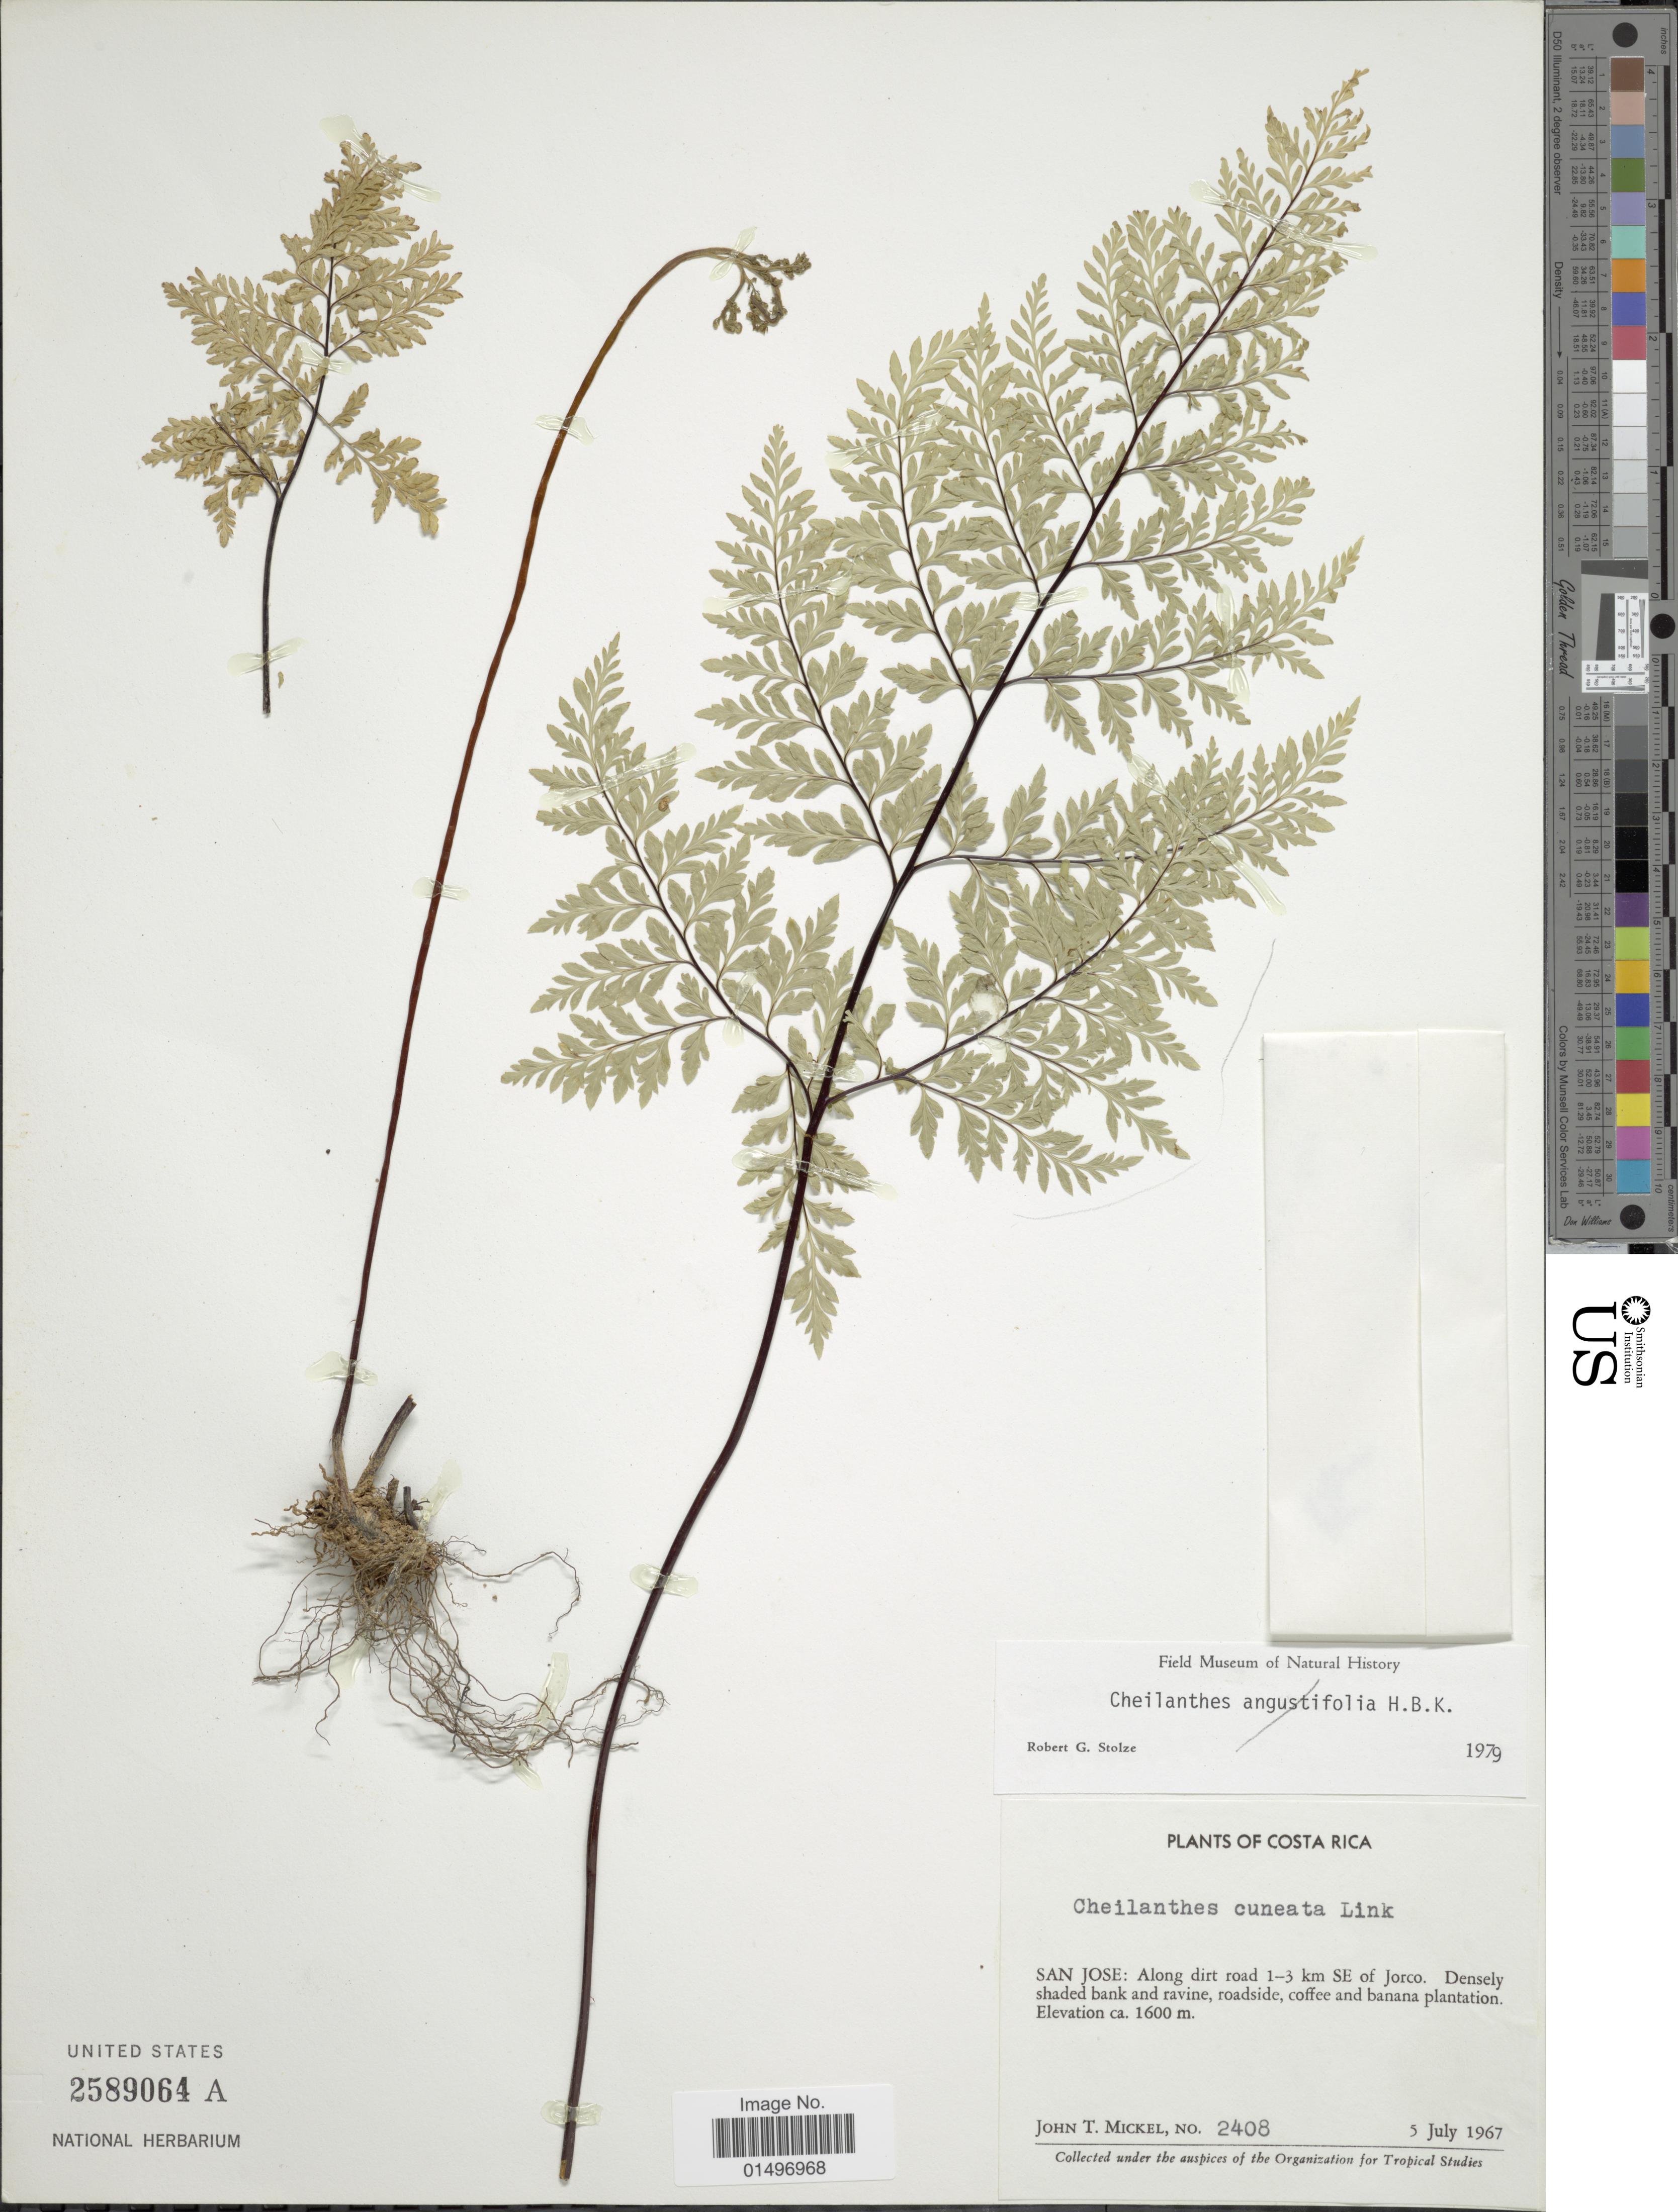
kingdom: Plantae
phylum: Tracheophyta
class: Polypodiopsida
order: Polypodiales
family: Pteridaceae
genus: Gaga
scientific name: Gaga cuneata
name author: (Kaulf. ex Link) Fay W. Li & Windham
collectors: J. T. Mickel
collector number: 2408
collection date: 1967-07-05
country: Costa Rica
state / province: San José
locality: Costa Rica, Along dirt road 1-3 km SE of Jorco.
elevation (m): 1600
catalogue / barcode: US 2589064A